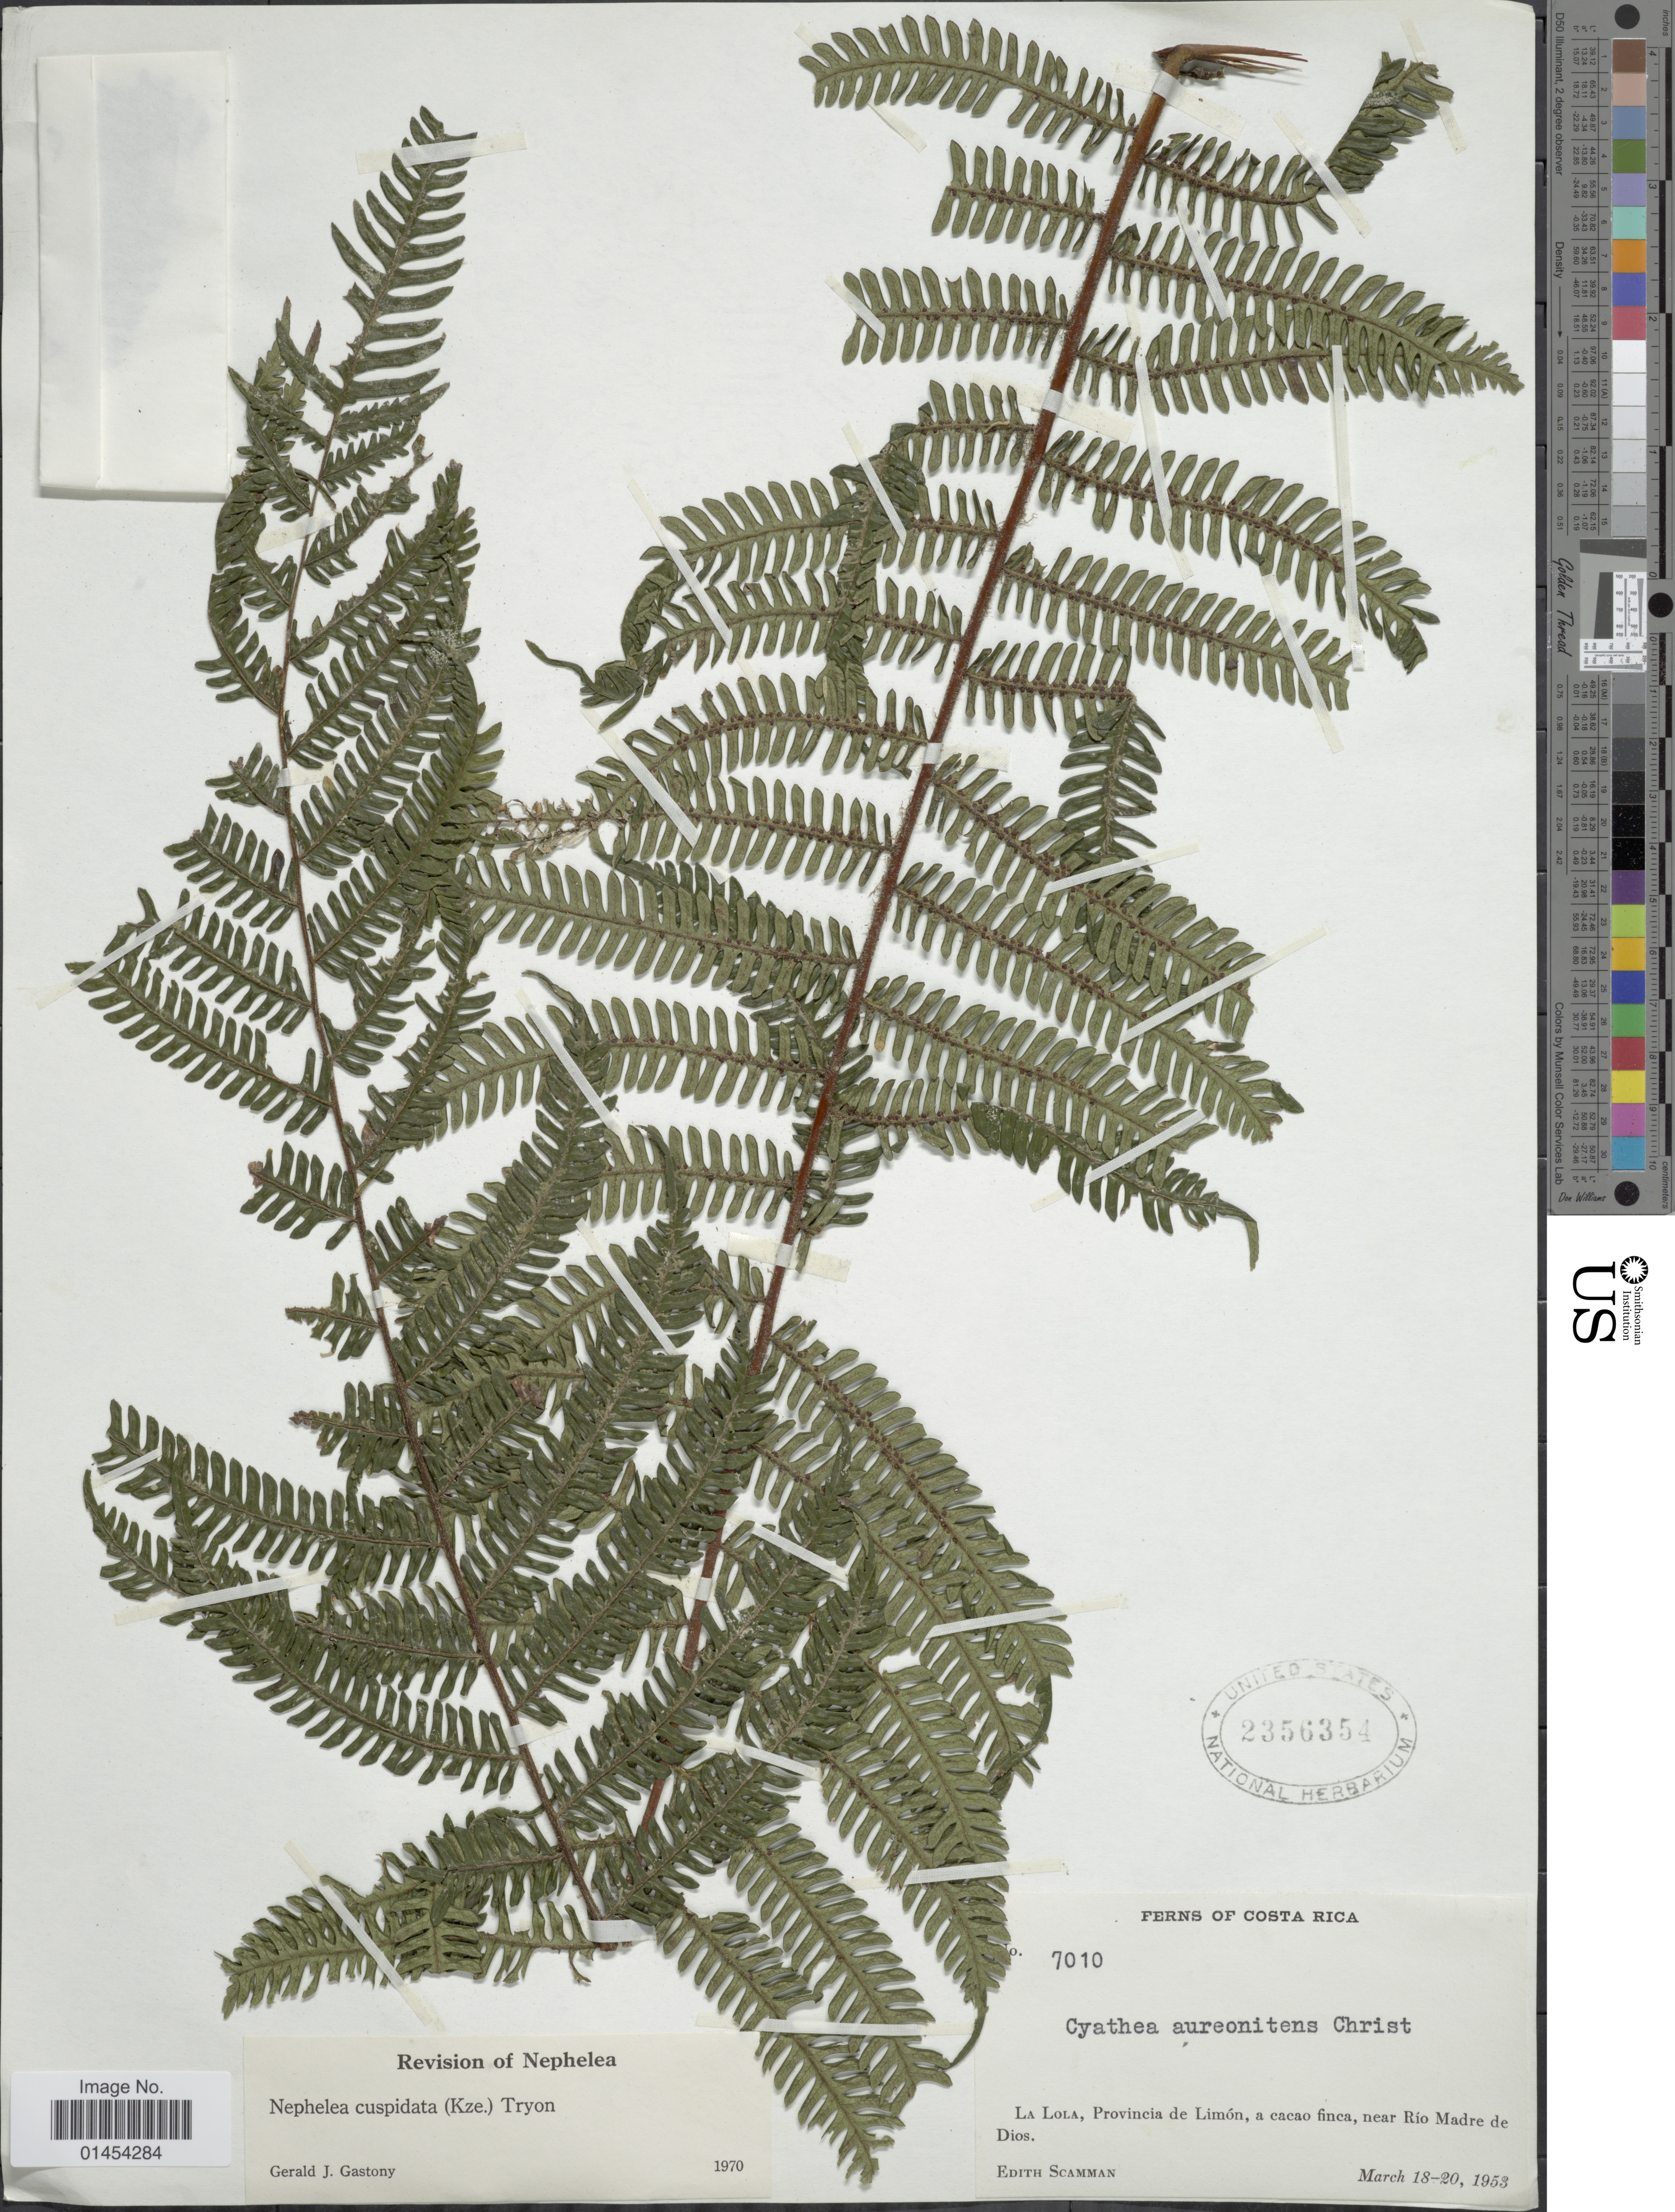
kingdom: Plantae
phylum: Tracheophyta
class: Polypodiopsida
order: Cyatheales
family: Cyatheaceae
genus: Alsophila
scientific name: Alsophila cuspidata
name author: (Kunze) D.S. Conant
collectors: E. Scamman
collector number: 7010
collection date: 1953-03-18/1953-03-20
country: Costa Rica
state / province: Limón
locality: La Lola, Provincia de Limón, a cacao finca, near Río Madre de Dios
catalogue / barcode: US 2356354